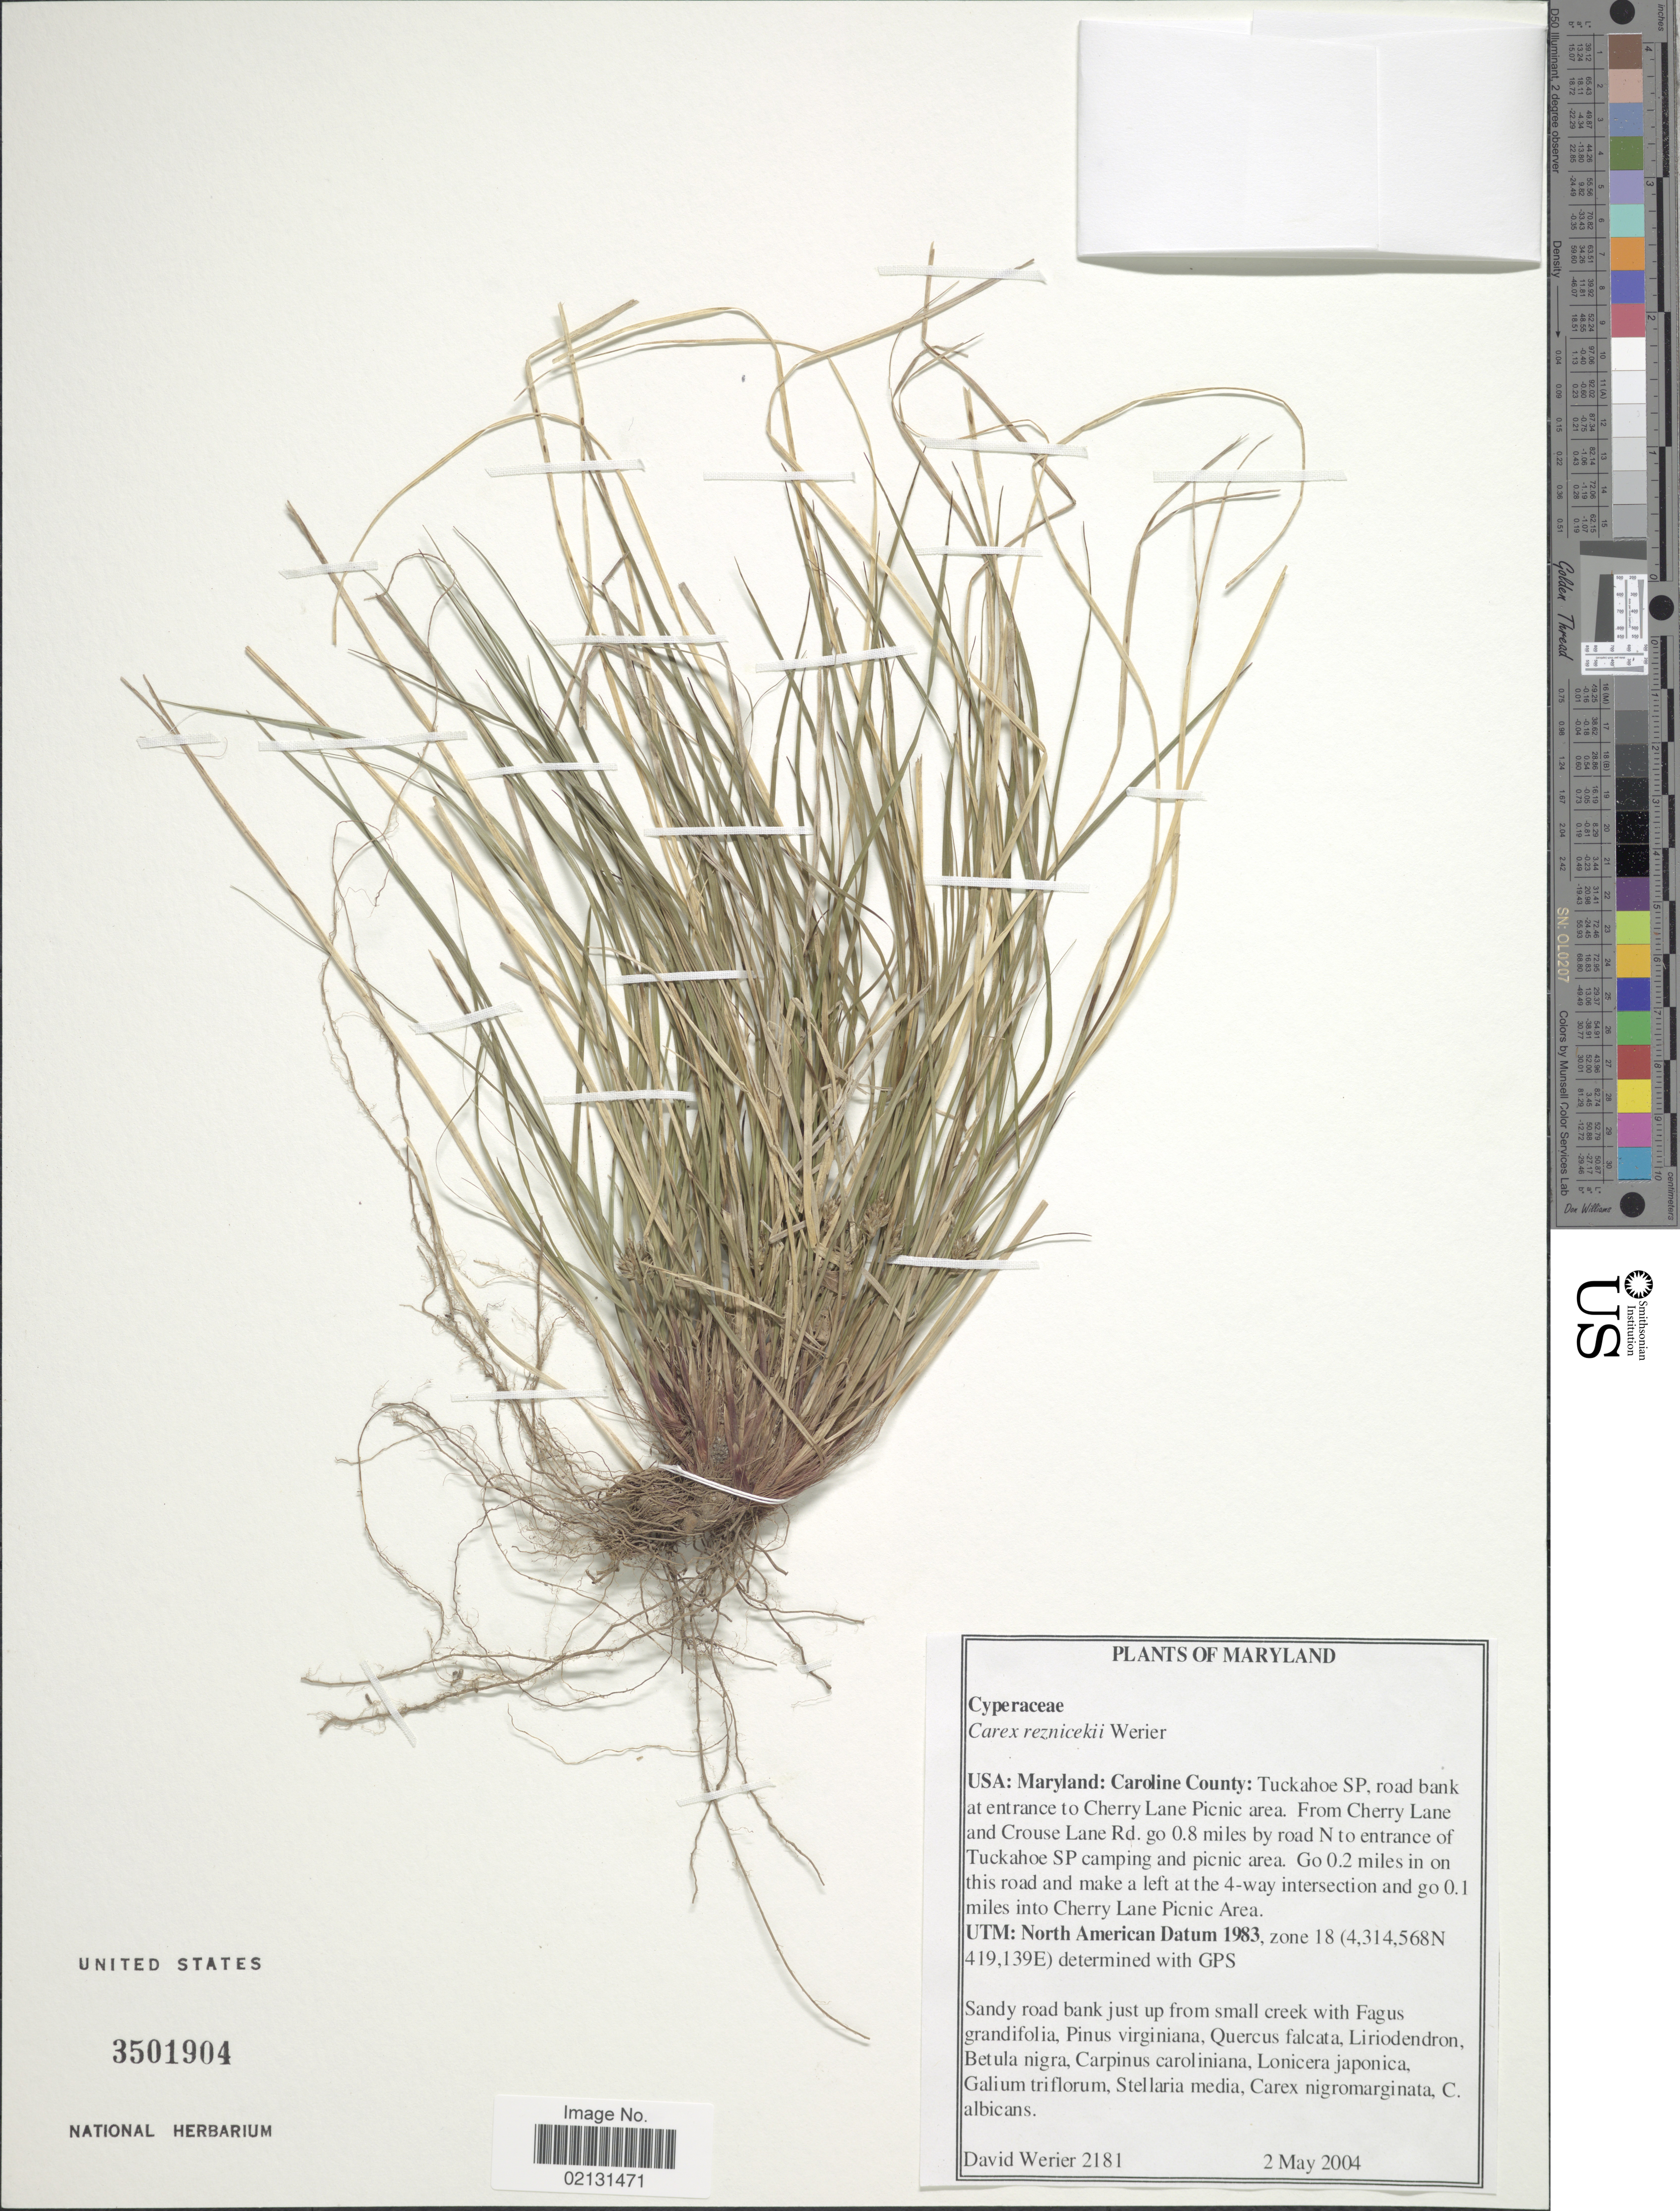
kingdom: Plantae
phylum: Tracheophyta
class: Liliopsida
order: Poales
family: Cyperaceae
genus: Carex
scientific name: Carex reznicekii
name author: Werier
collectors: D. Werier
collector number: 2181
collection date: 2004-05-02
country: United States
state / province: Maryland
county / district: Caroline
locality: Caroline County: Tuckahoe SP, road bank at entrance to Cherry Lane Picnic area, from Cherry Lane and Crouse Lane Rd. go 0.8 miles by road N to entrance of Tuckahoe SP camping and picnic area, go 0.2 miles in on this road and make a left at the 4-way intersection and go 0.1 miles into Cherry Lane Picnic Area, UTM: North American Datum 1983, zone 18, sandy road bank just up from small creek.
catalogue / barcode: US 3501904